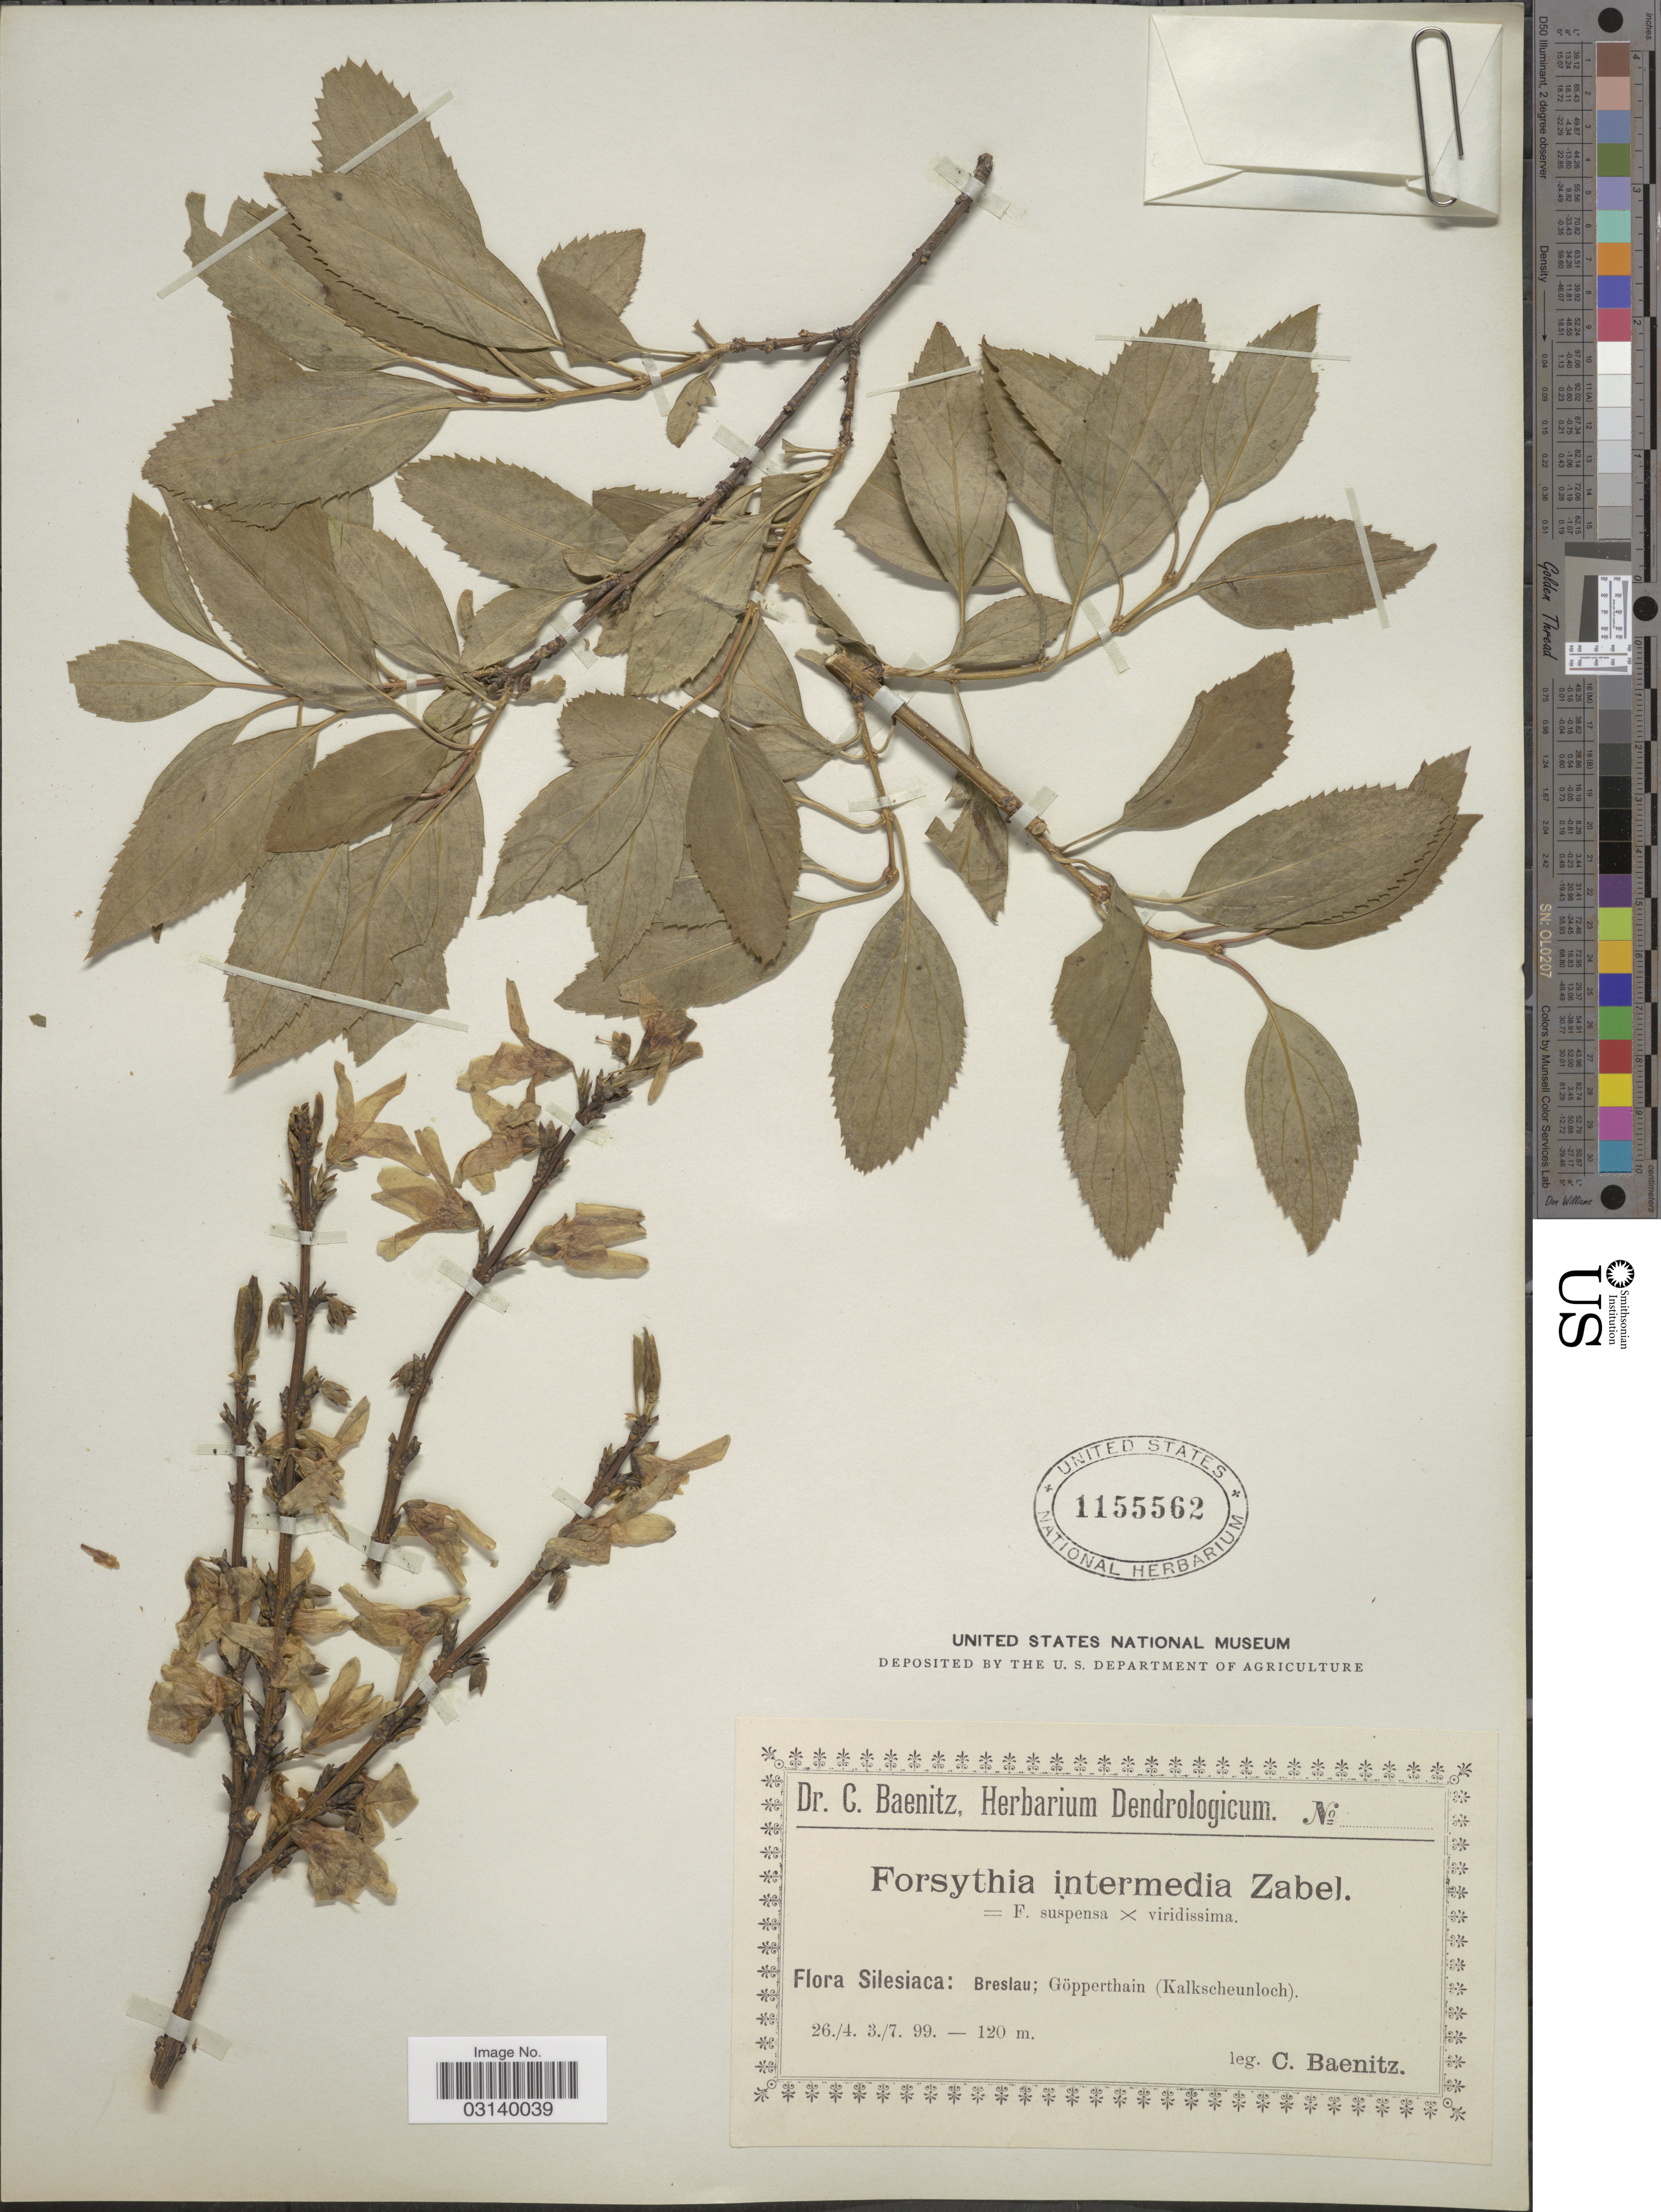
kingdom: Plantae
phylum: Tracheophyta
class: Magnoliopsida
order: Lamiales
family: Oleaceae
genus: Forsythia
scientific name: Forsythia suspensa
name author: (Thunb.) Vahl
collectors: C. G. Baenitz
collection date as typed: Transcribed d/m/y: 26/4/99 to 3/7/99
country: Poland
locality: Silesiaca: Breslau; Göpperthain (Kalkscheunloch).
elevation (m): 120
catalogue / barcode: US 1155562